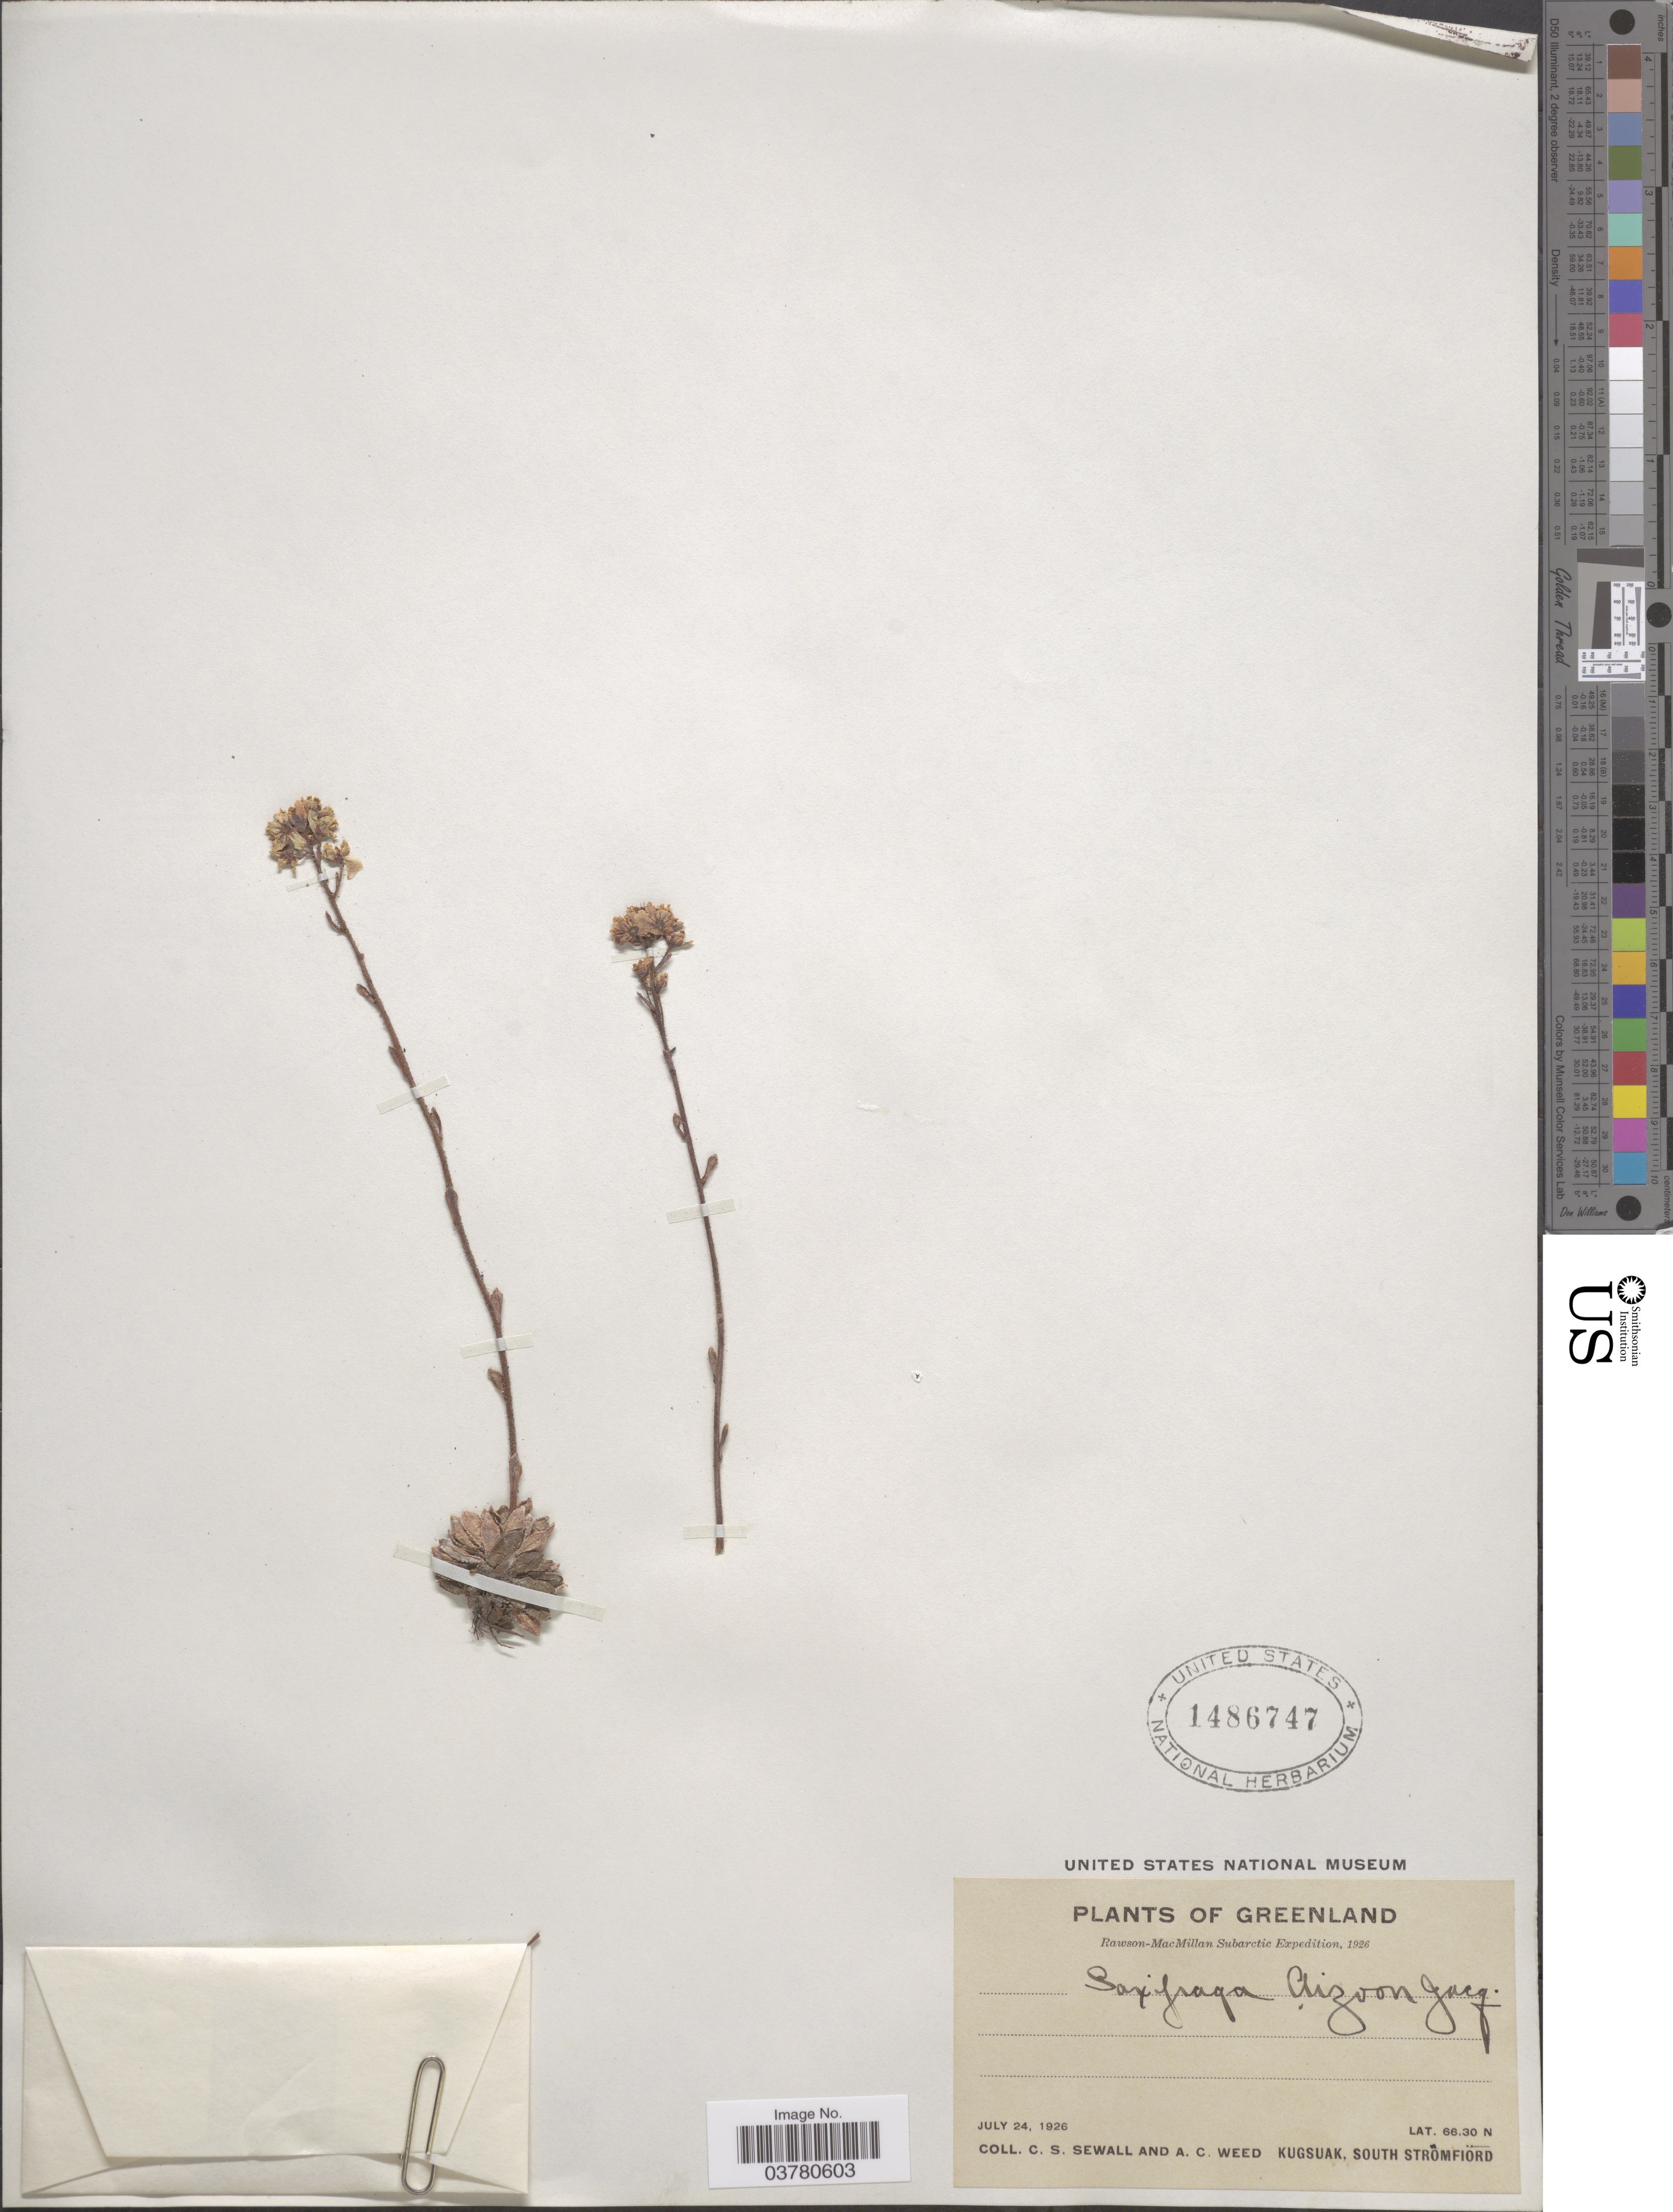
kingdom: Plantae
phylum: Tracheophyta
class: Magnoliopsida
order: Saxifragales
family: Saxifragaceae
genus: Saxifraga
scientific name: Saxifraga paniculata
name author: Mill.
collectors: C. Sewall & A. Weed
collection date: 1926-07-24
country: Greenland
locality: Rawson-MacMillan Subarctic Expedition, 1926. Kugsuak, South Strömfiord.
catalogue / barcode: US 1486747